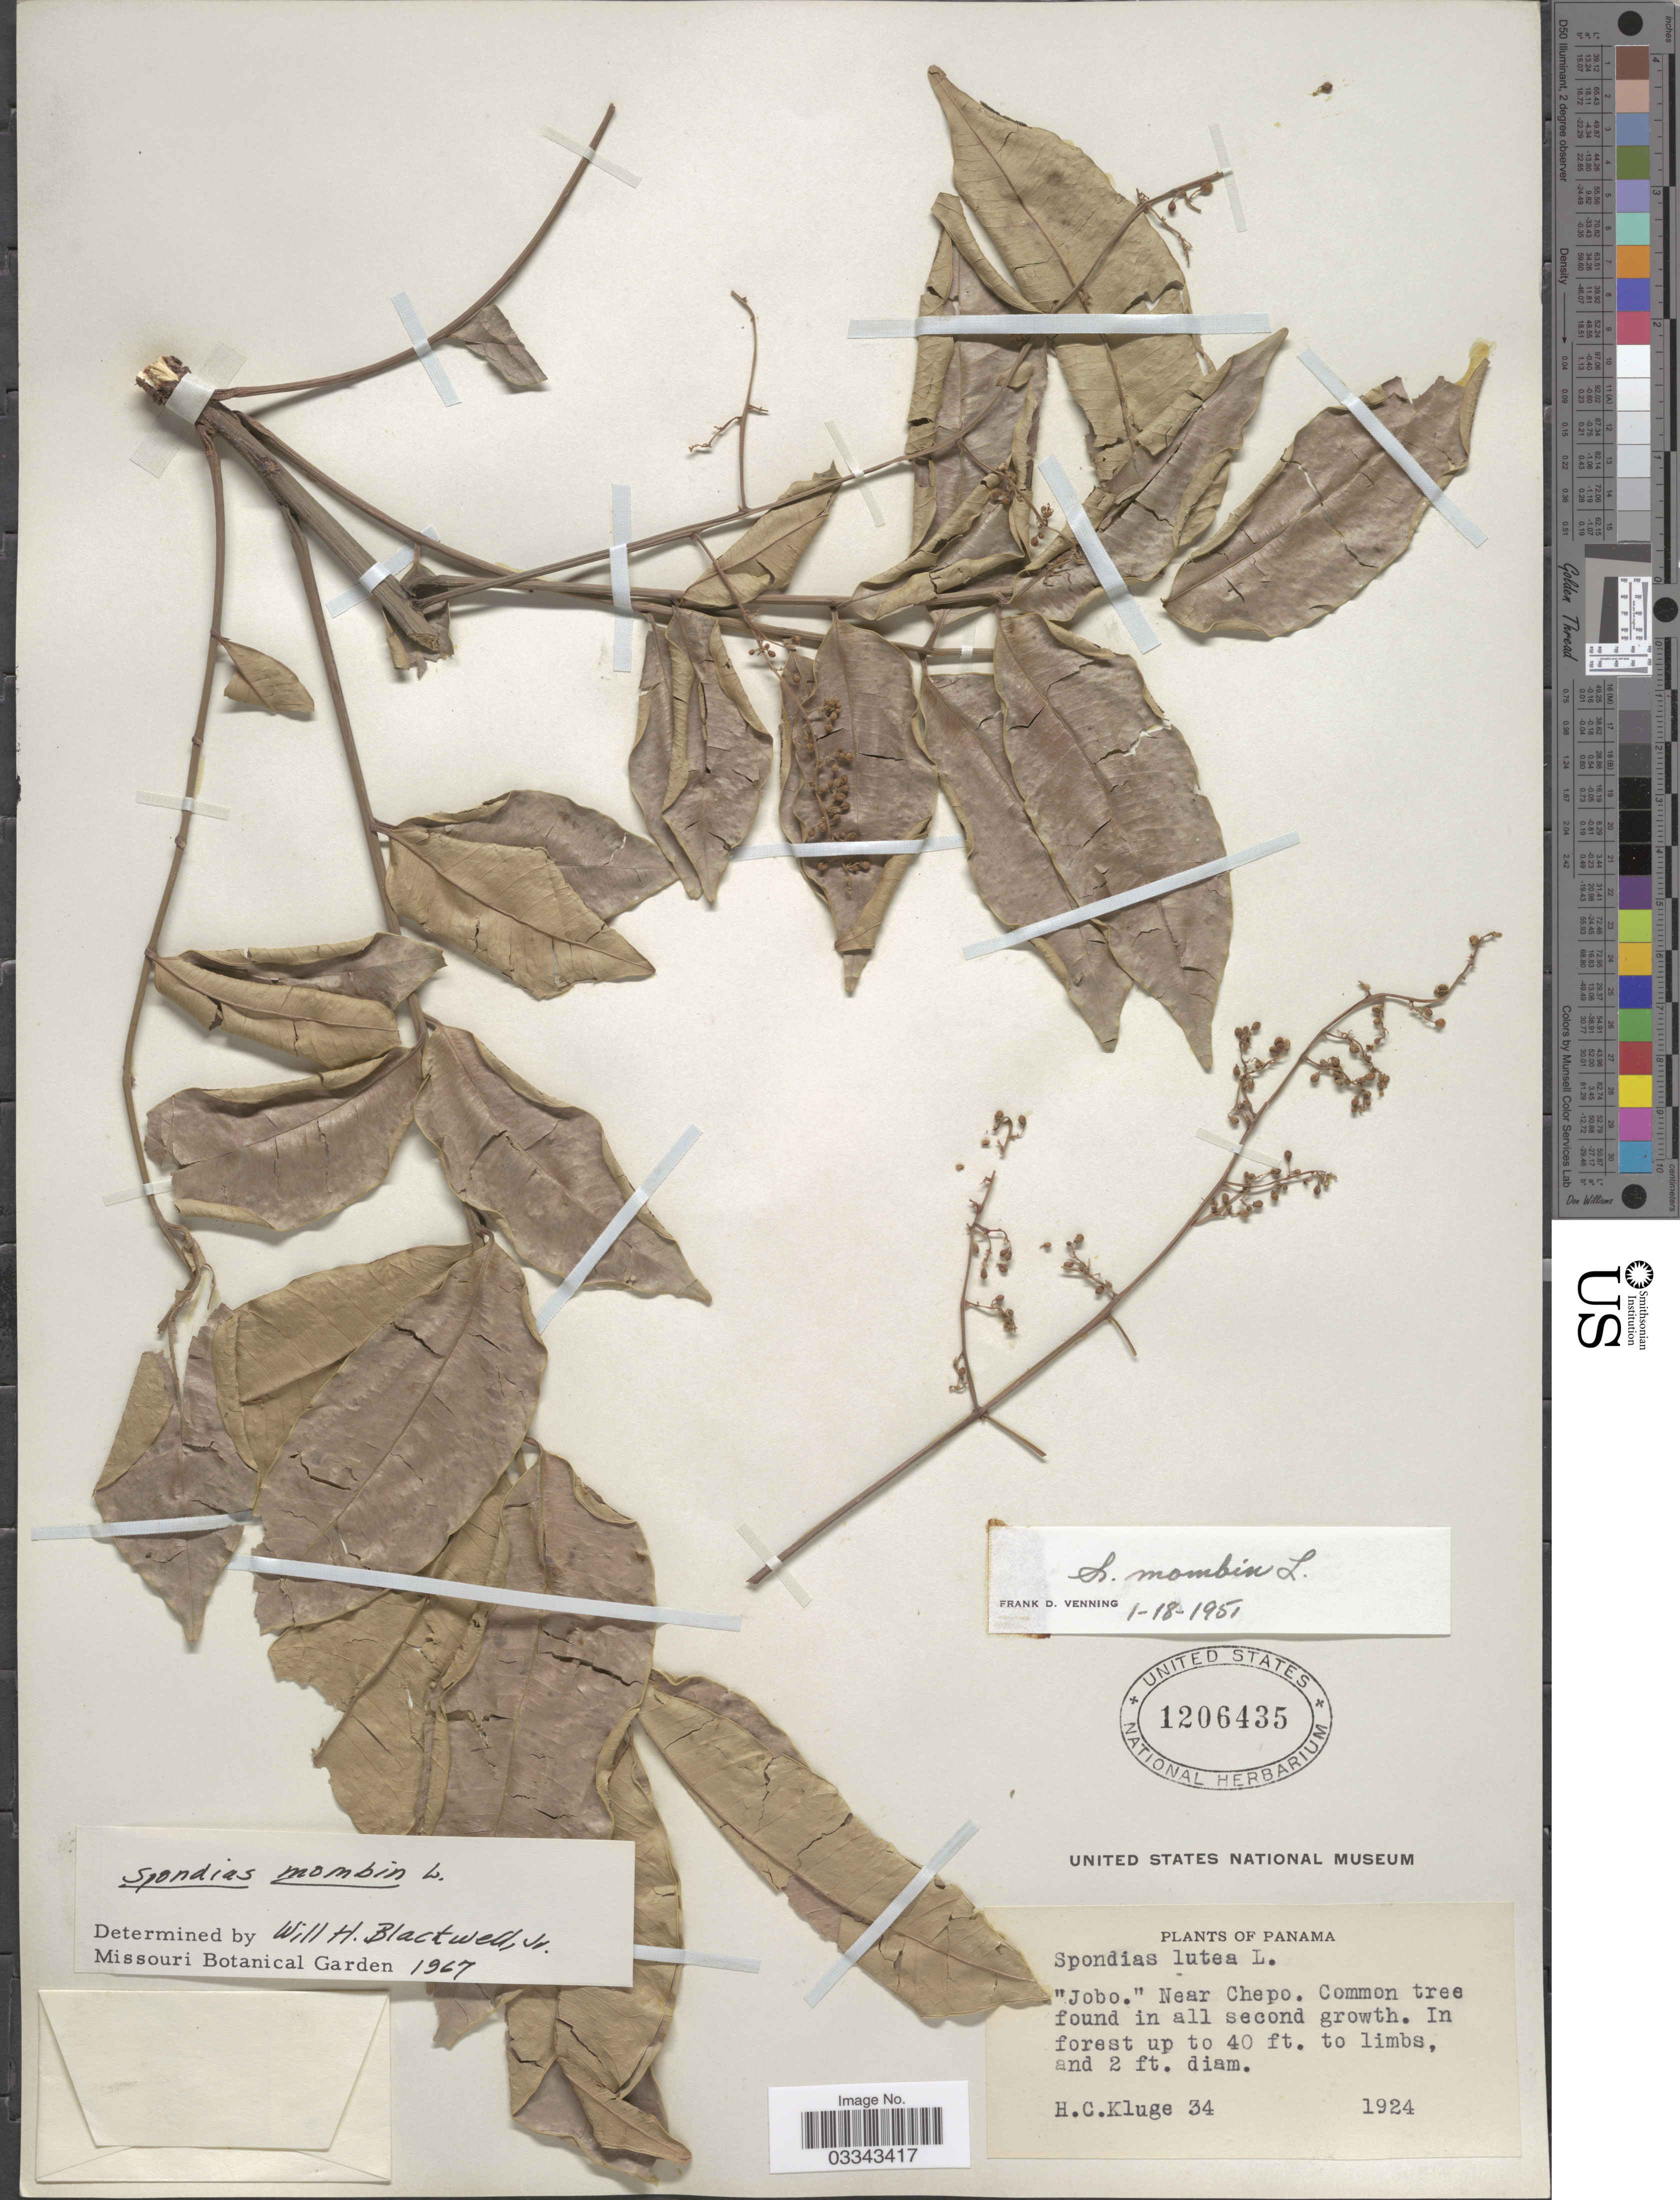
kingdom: Plantae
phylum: Tracheophyta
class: Magnoliopsida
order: Sapindales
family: Anacardiaceae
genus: Spondias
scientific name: Spondias mombin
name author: L.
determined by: Mitchell, John D.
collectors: H. C. Kluge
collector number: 34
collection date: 1924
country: Panama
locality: Near Chepo.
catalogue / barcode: US 1206435